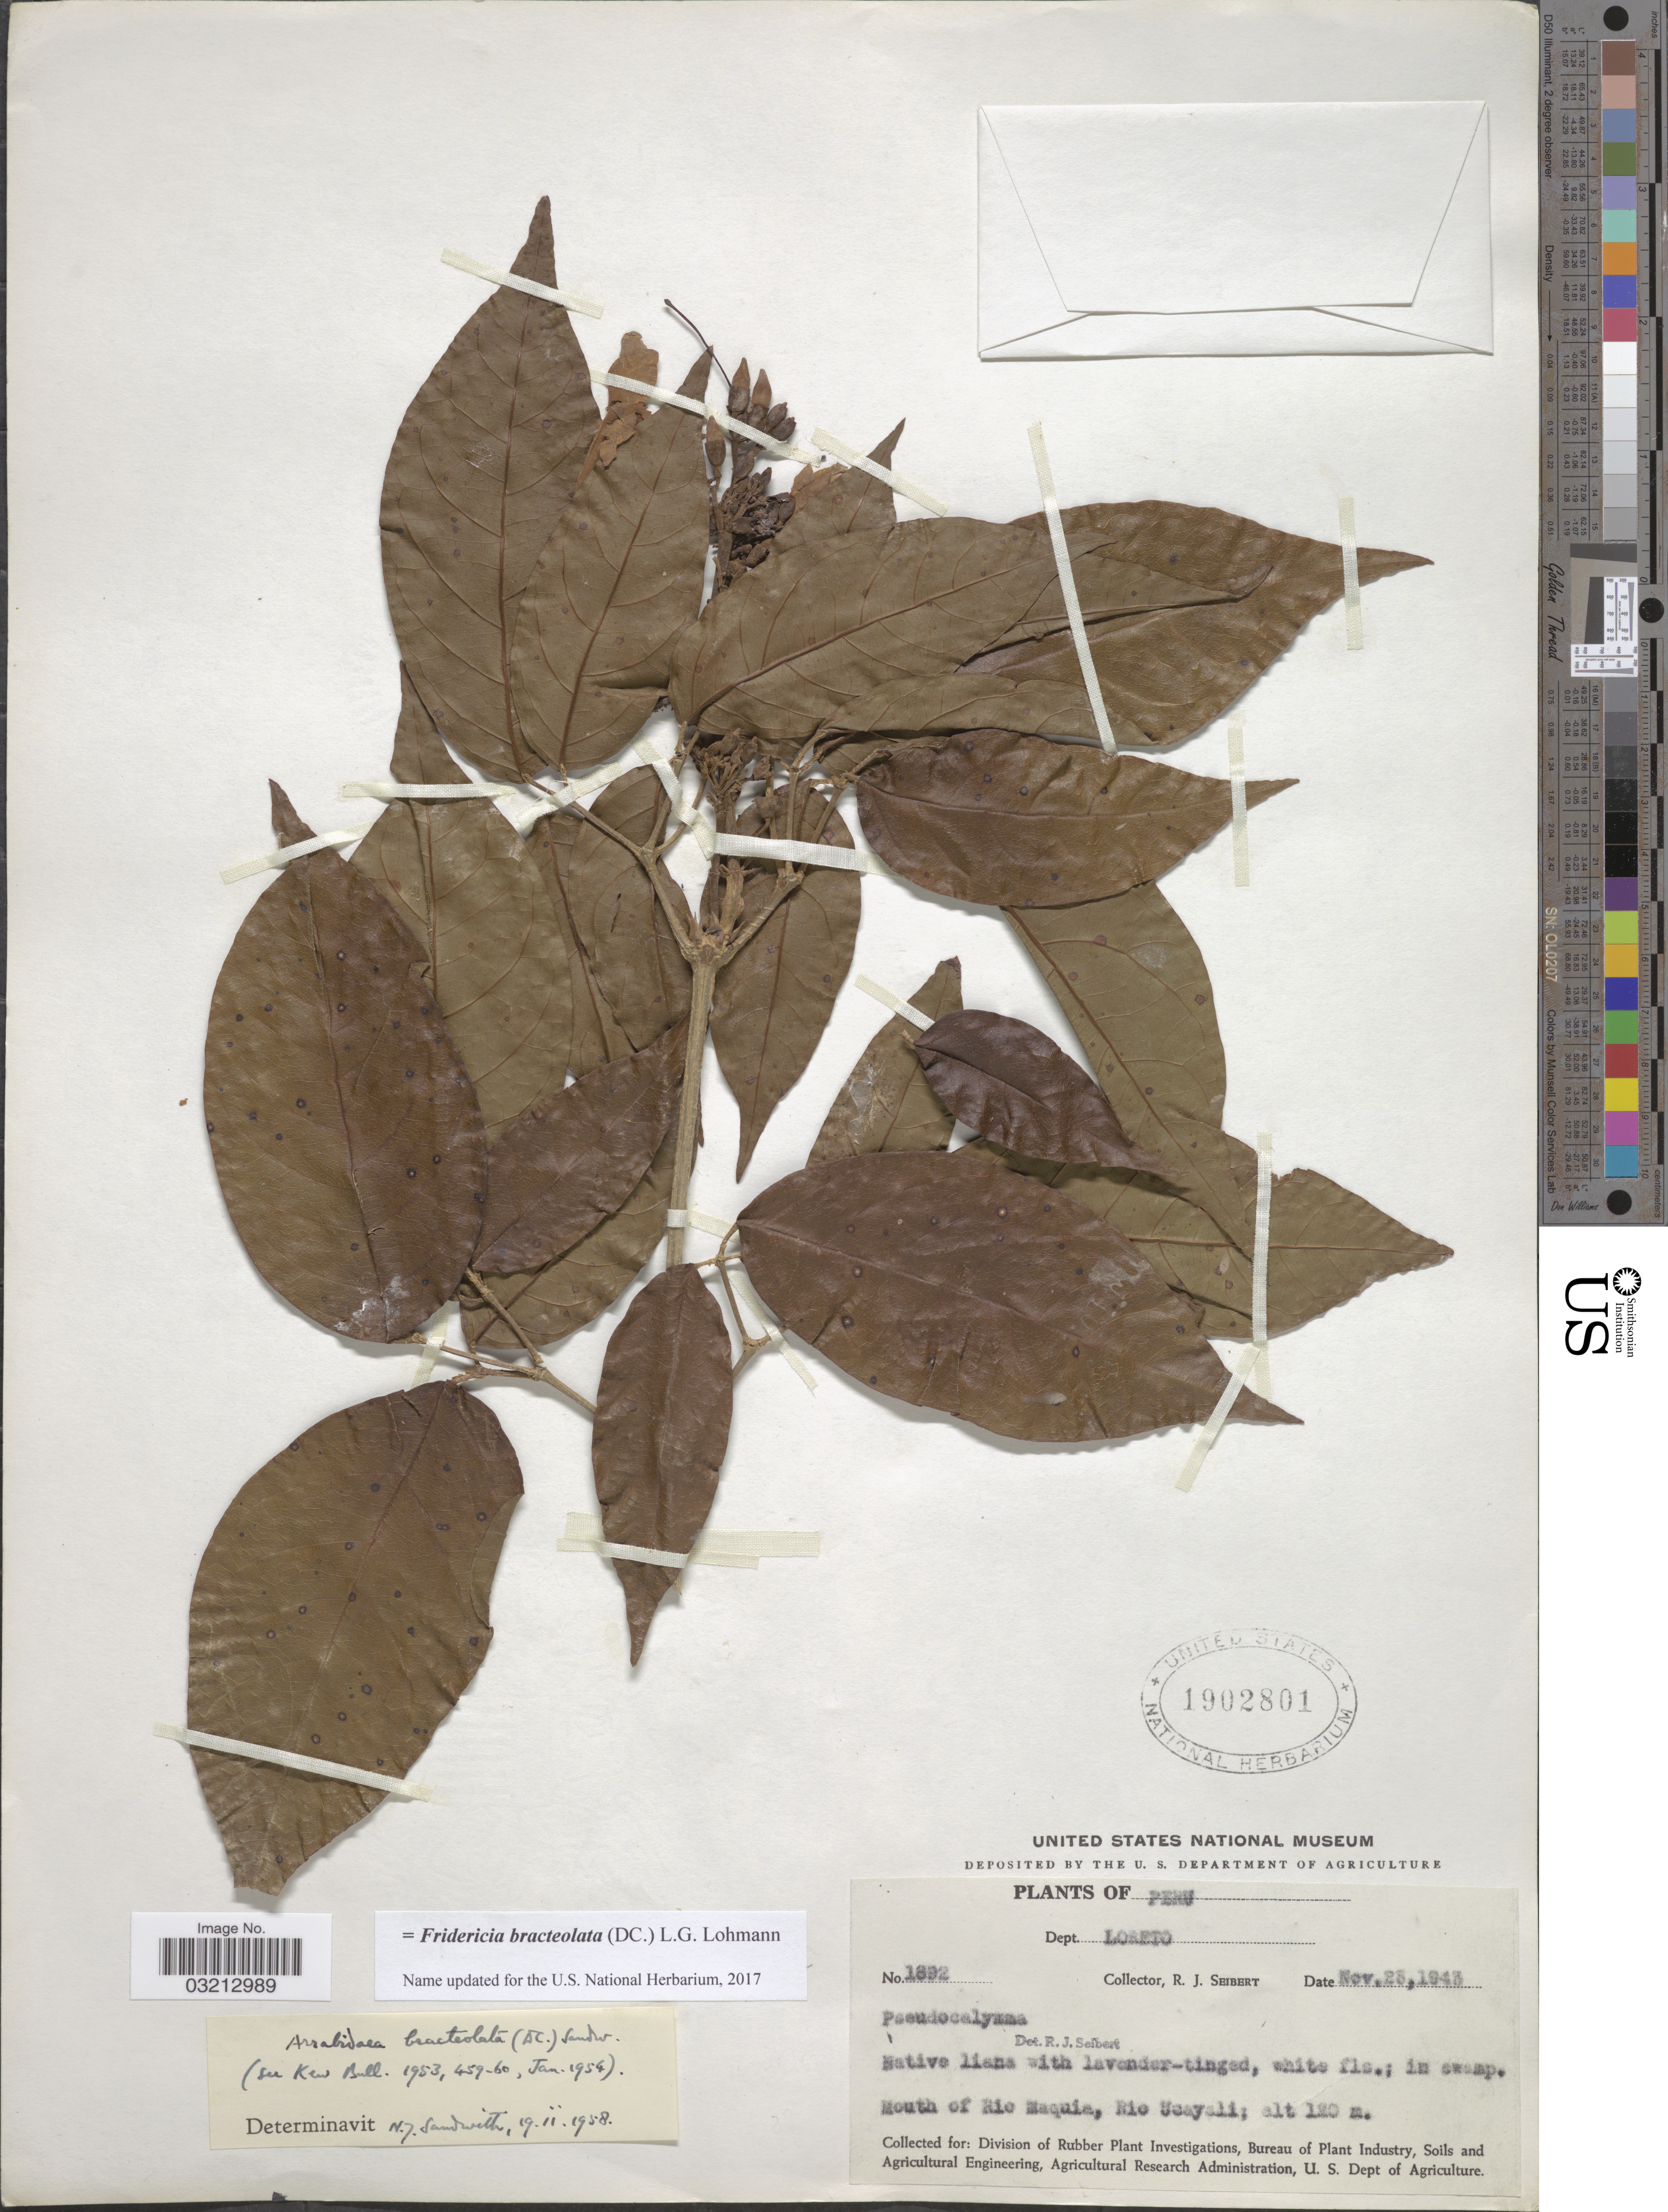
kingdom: Plantae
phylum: Tracheophyta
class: Magnoliopsida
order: Lamiales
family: Bignoniaceae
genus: Fridericia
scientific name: Fridericia bracteolata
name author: (DC.) L.G. Lohmann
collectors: R. J. Seibert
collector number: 1892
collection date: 1943-11-25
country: Peru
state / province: Loreto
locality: Dept. Loreto. Mouth of Rio Maquia, Rio Ucayali.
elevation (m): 120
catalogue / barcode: US 1902801